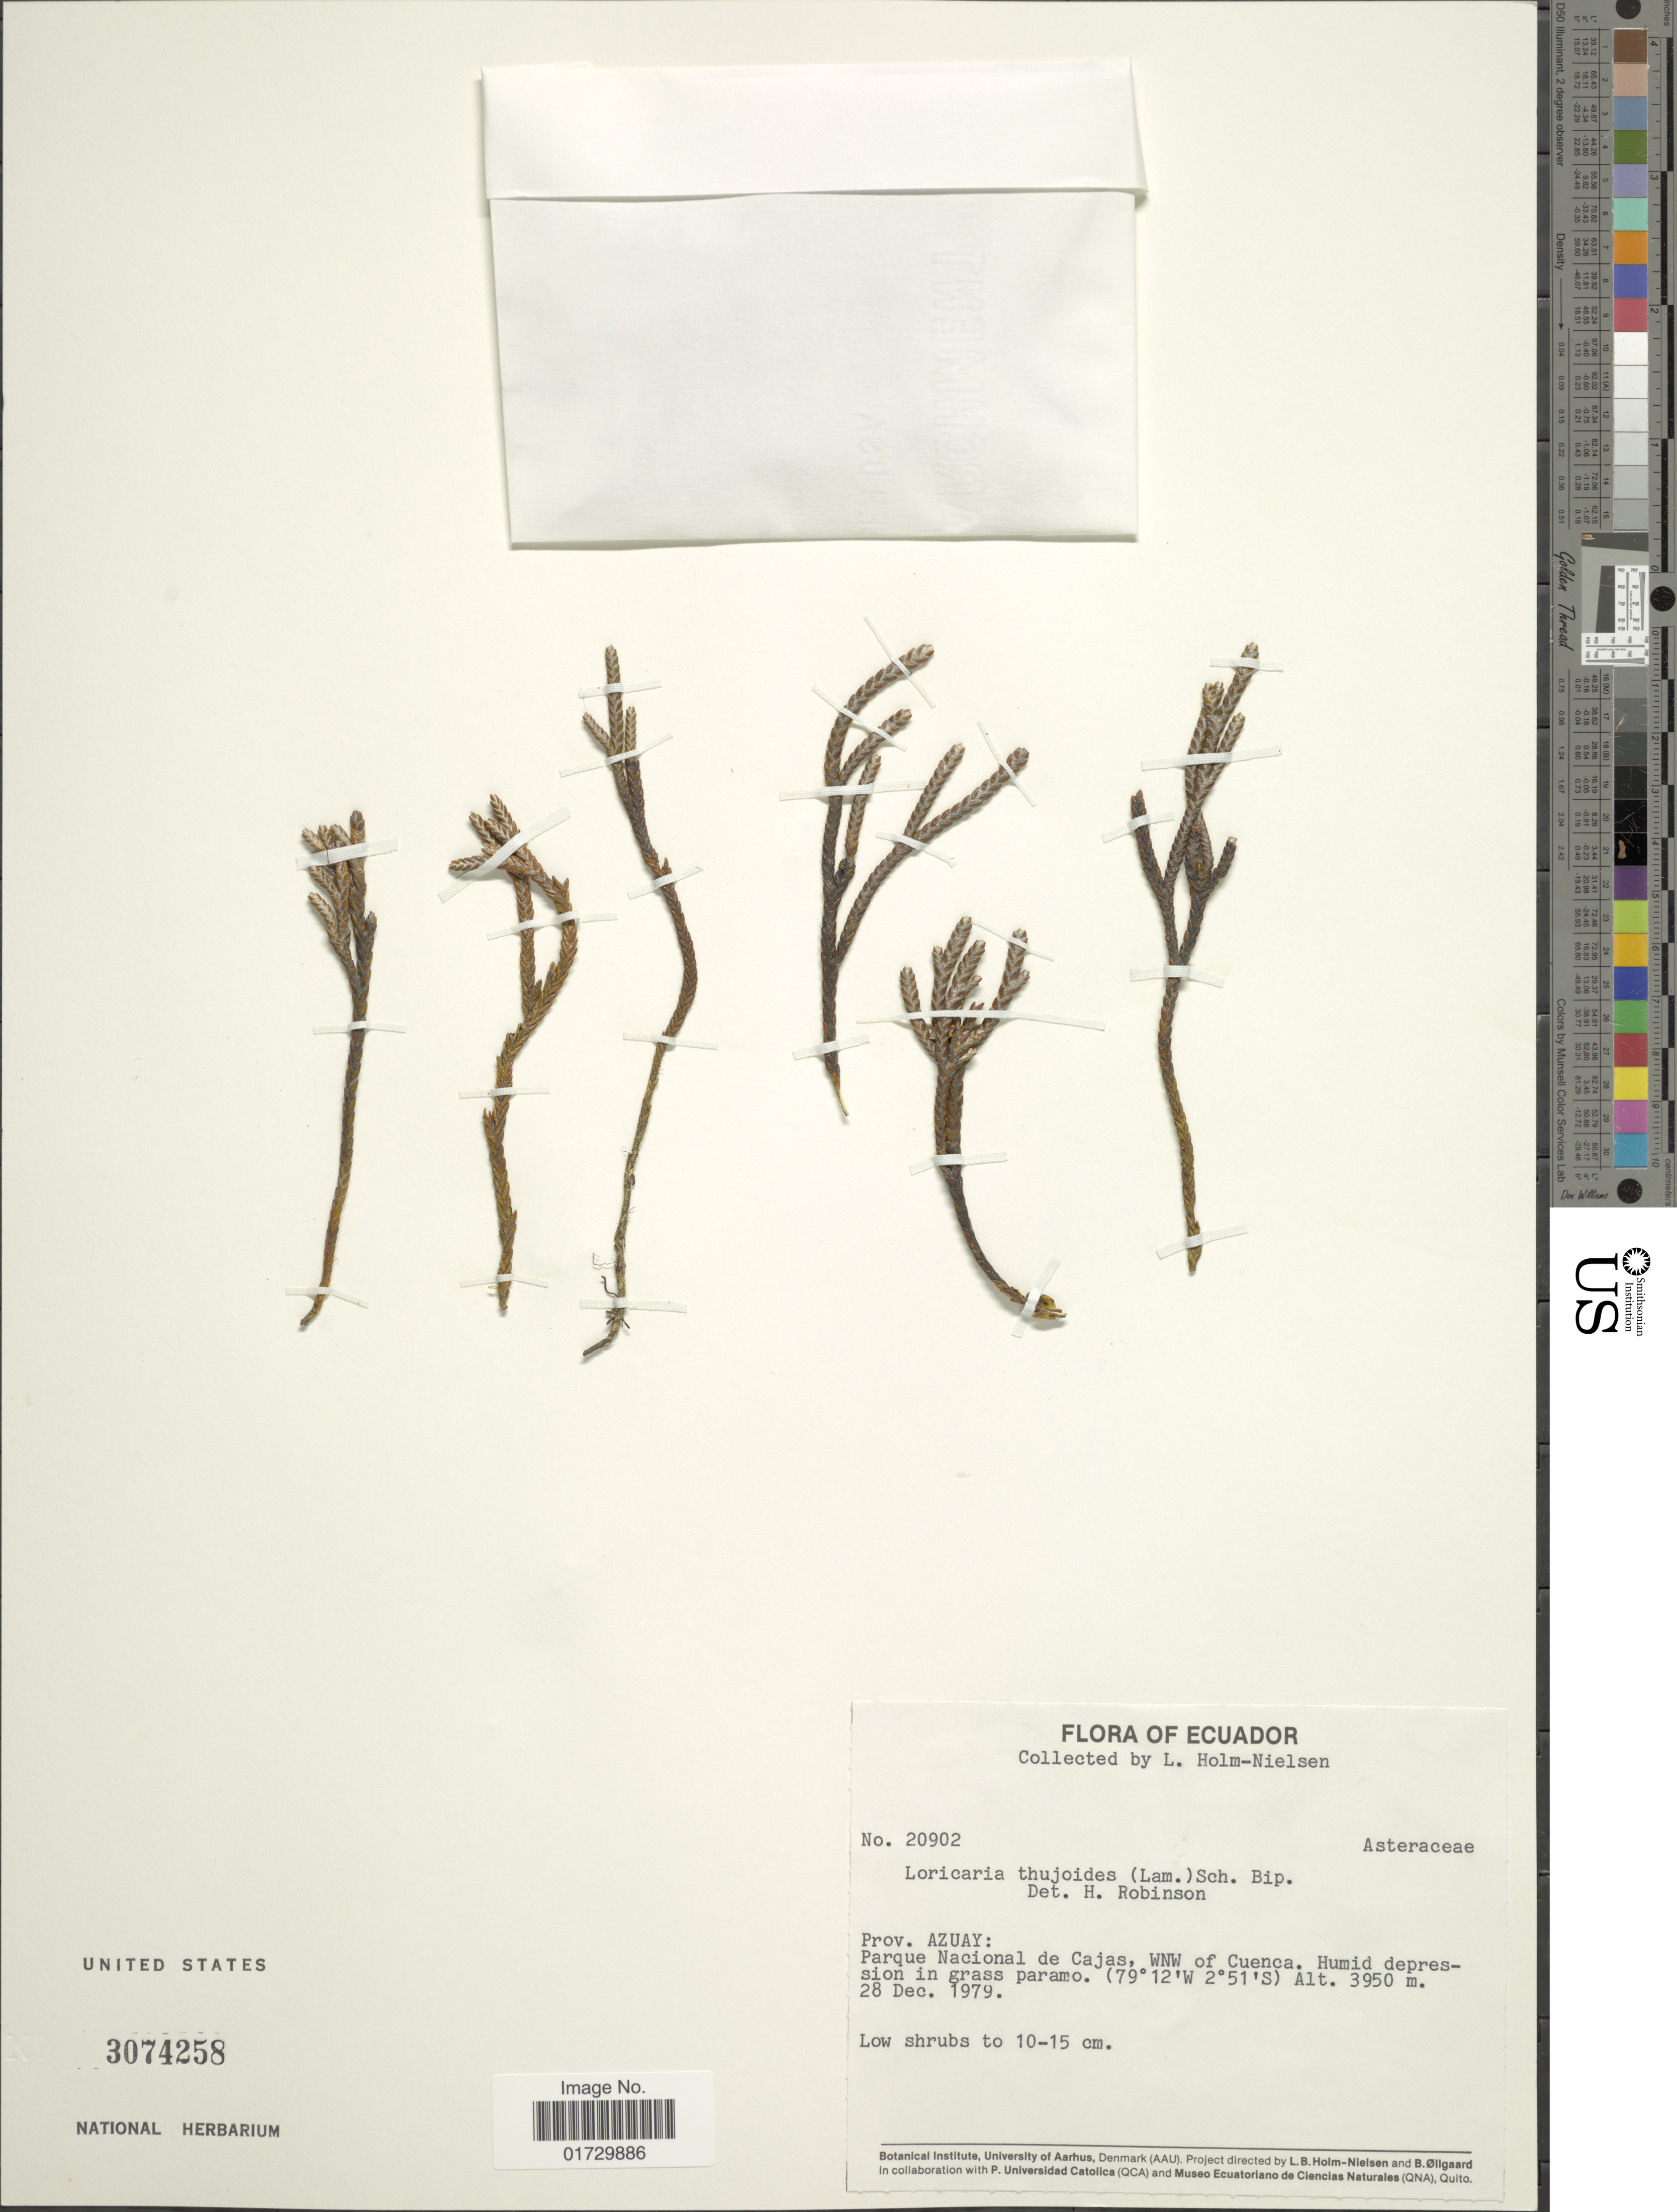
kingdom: Plantae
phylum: Tracheophyta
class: Magnoliopsida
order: Asterales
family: Asteraceae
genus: Loricaria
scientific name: Loricaria thuyoides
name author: (Lam.) Sch. Bip.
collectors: L. Holm-Nielsen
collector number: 20902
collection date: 1979-12-28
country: Ecuador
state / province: Azuay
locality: Parque Nacional de Cajas, WNW of Cuenca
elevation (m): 3950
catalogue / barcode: US 3074258